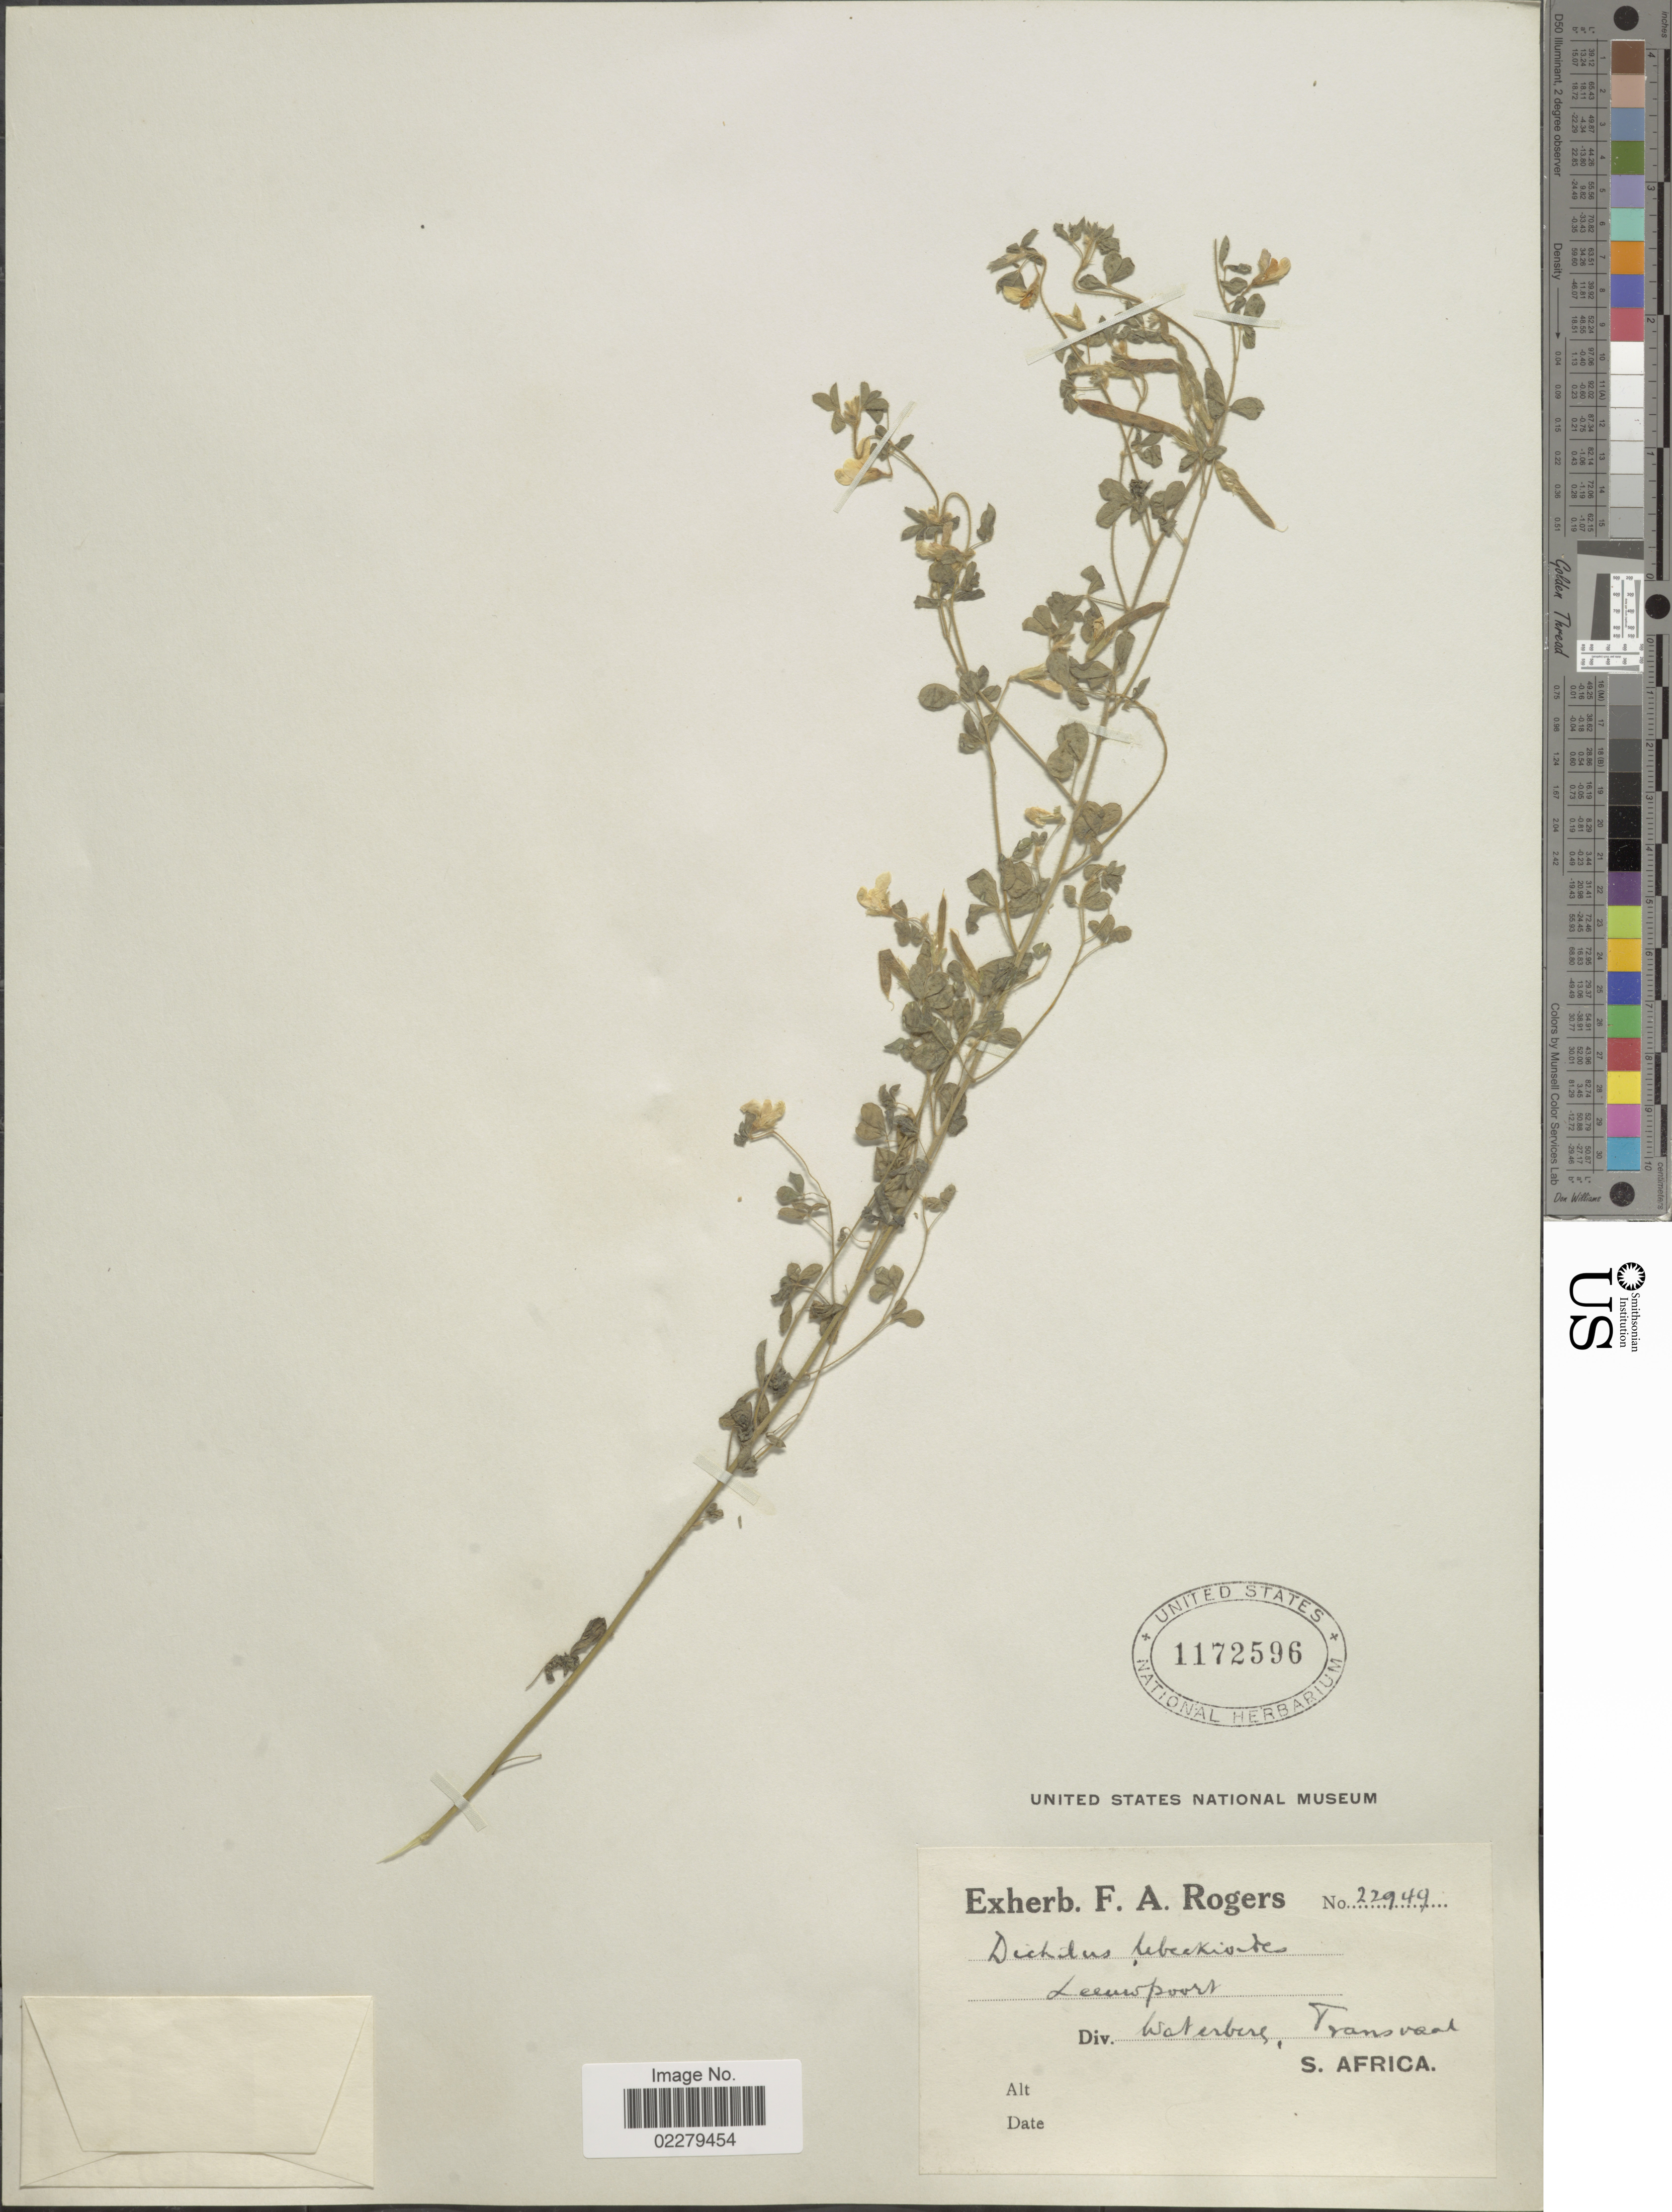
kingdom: Plantae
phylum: Tracheophyta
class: Magnoliopsida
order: Fabales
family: Fabaceae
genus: Dichilus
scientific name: Dichilus lebeckioides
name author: DC.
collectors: ex herb. F. A. Rogers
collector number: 22949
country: South Africa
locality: Div. Waterberg, Transvaal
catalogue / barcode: US 1172596